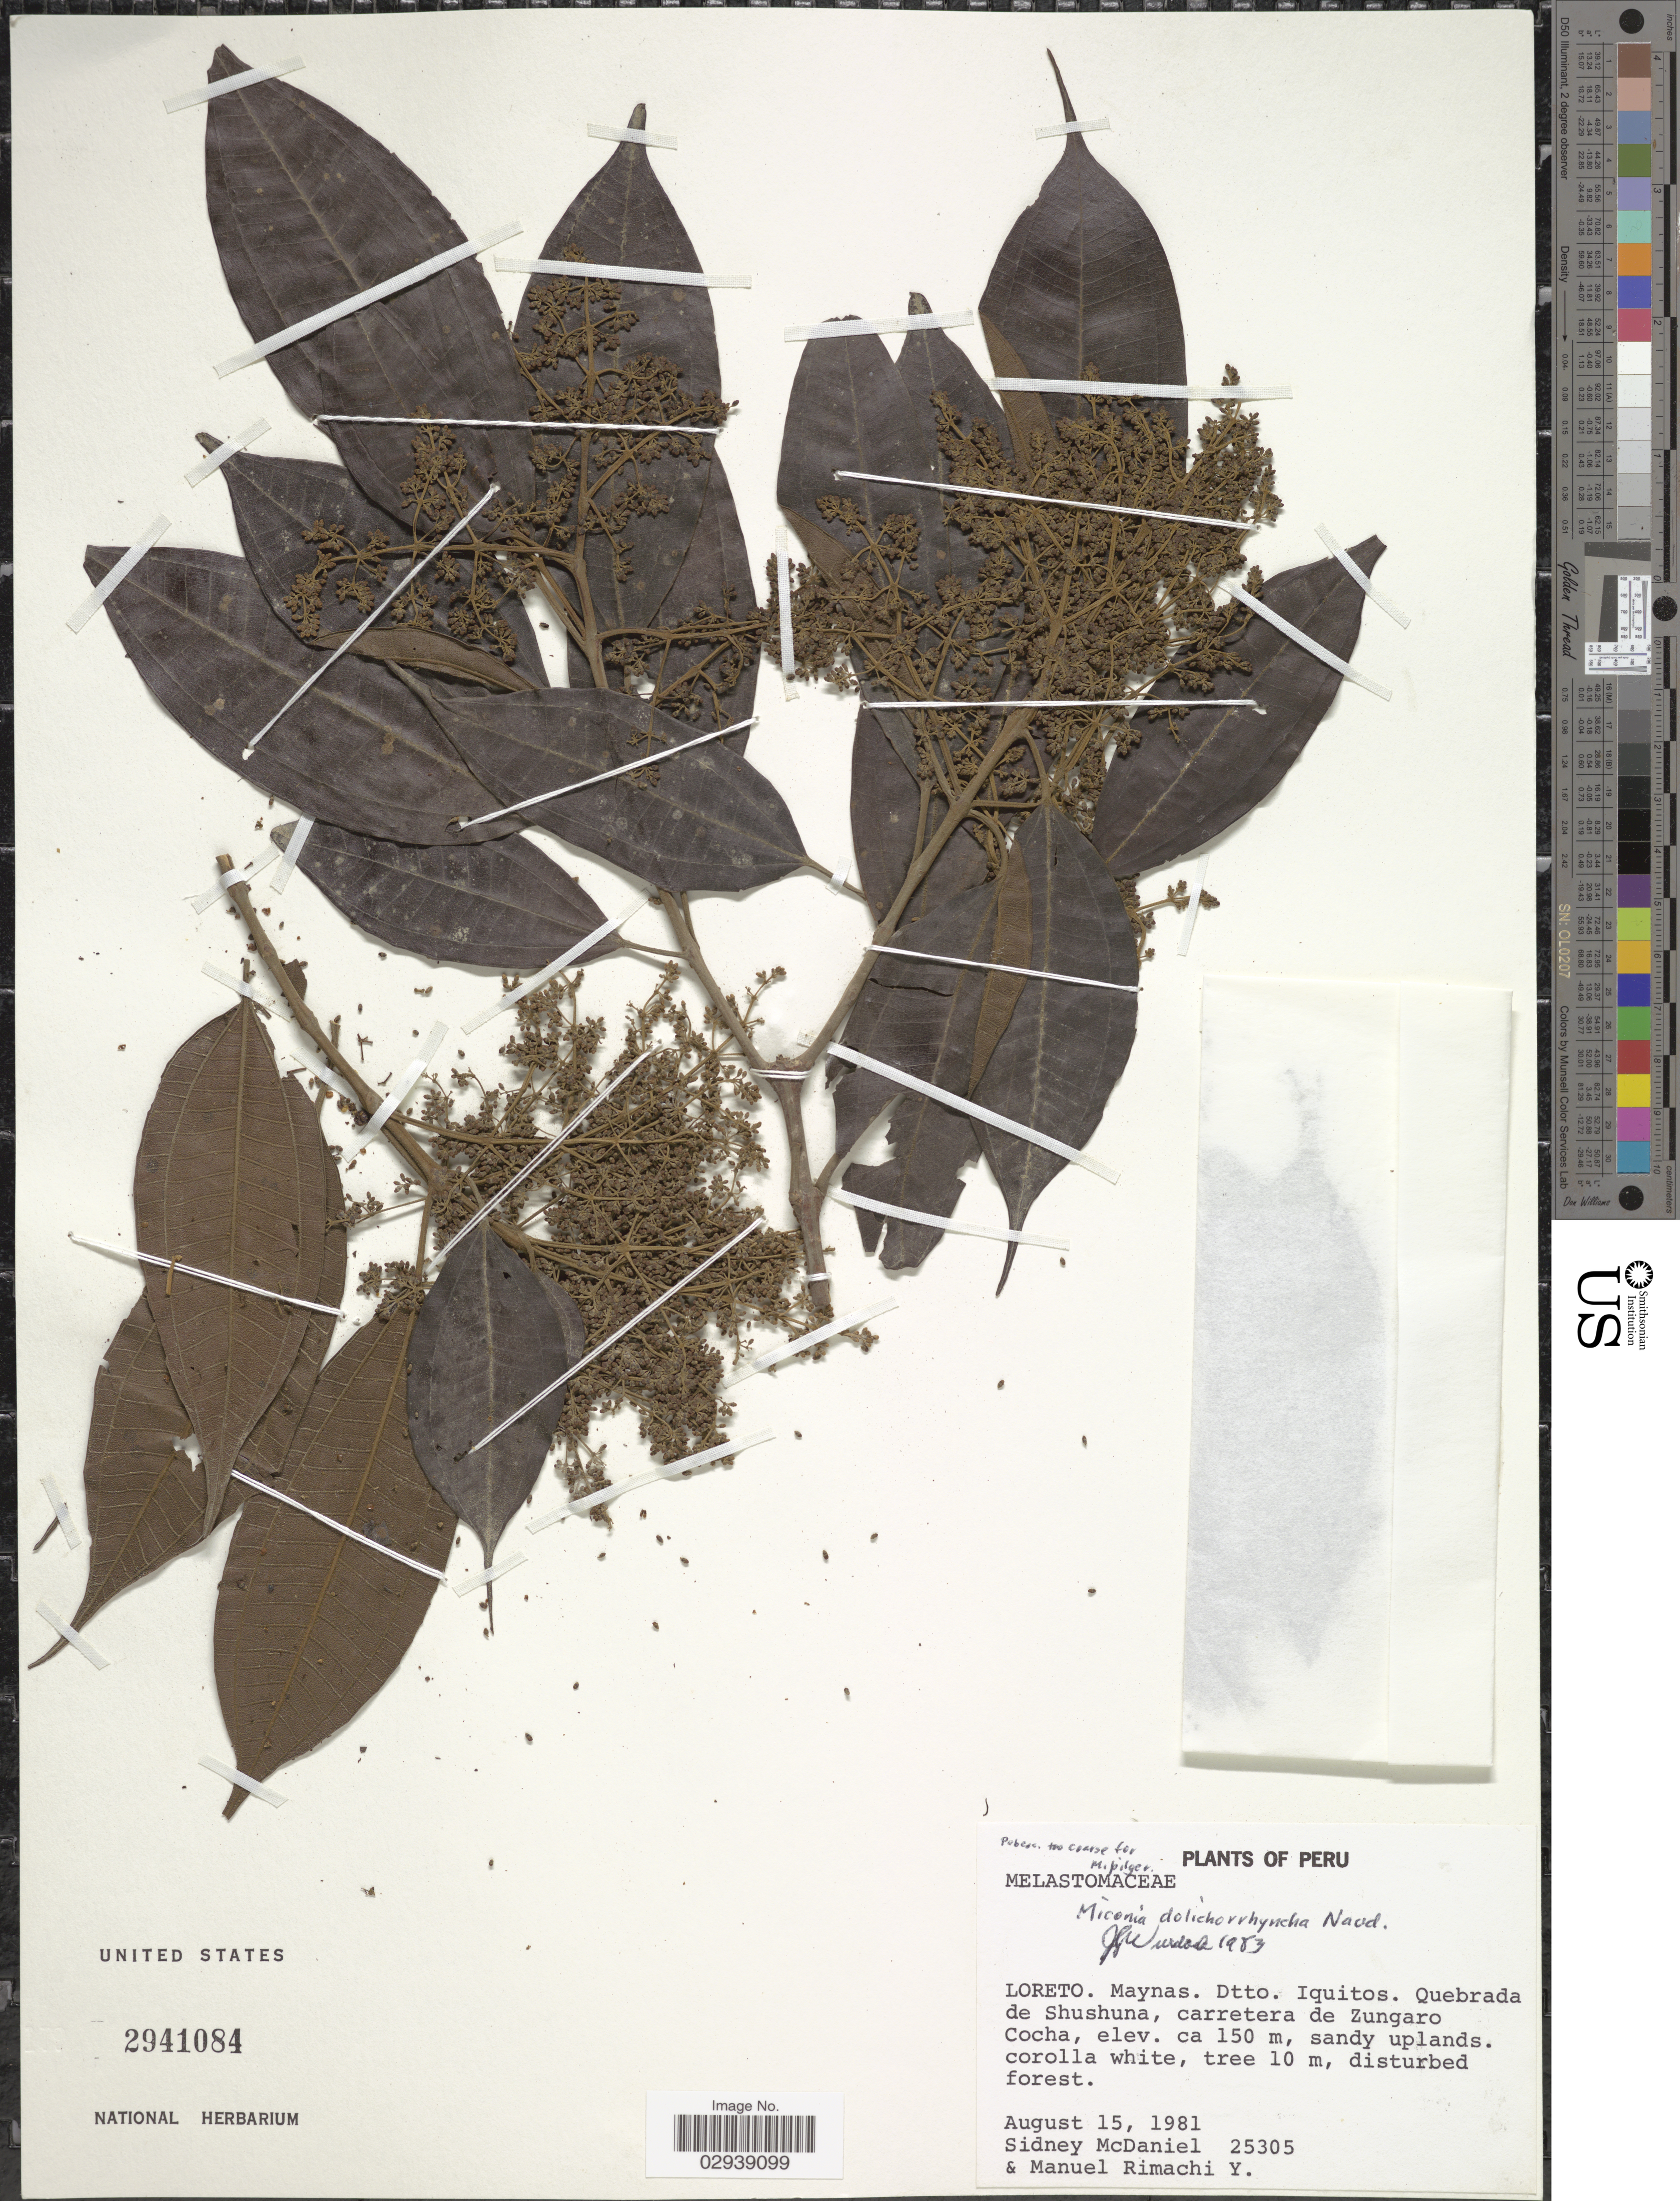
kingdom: Plantae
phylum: Tracheophyta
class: Magnoliopsida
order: Myrtales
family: Melastomataceae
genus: Miconia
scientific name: Miconia dolichorrhyncha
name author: Naudin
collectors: S. McDaniel & M. Rimachi Y.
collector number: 25305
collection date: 1981-08-15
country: Peru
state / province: Loreto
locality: Maynas. Dtto. Iquitos. Quebrada de Shushuna, carretera de Zungaro Cocha.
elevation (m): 150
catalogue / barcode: US 2941084